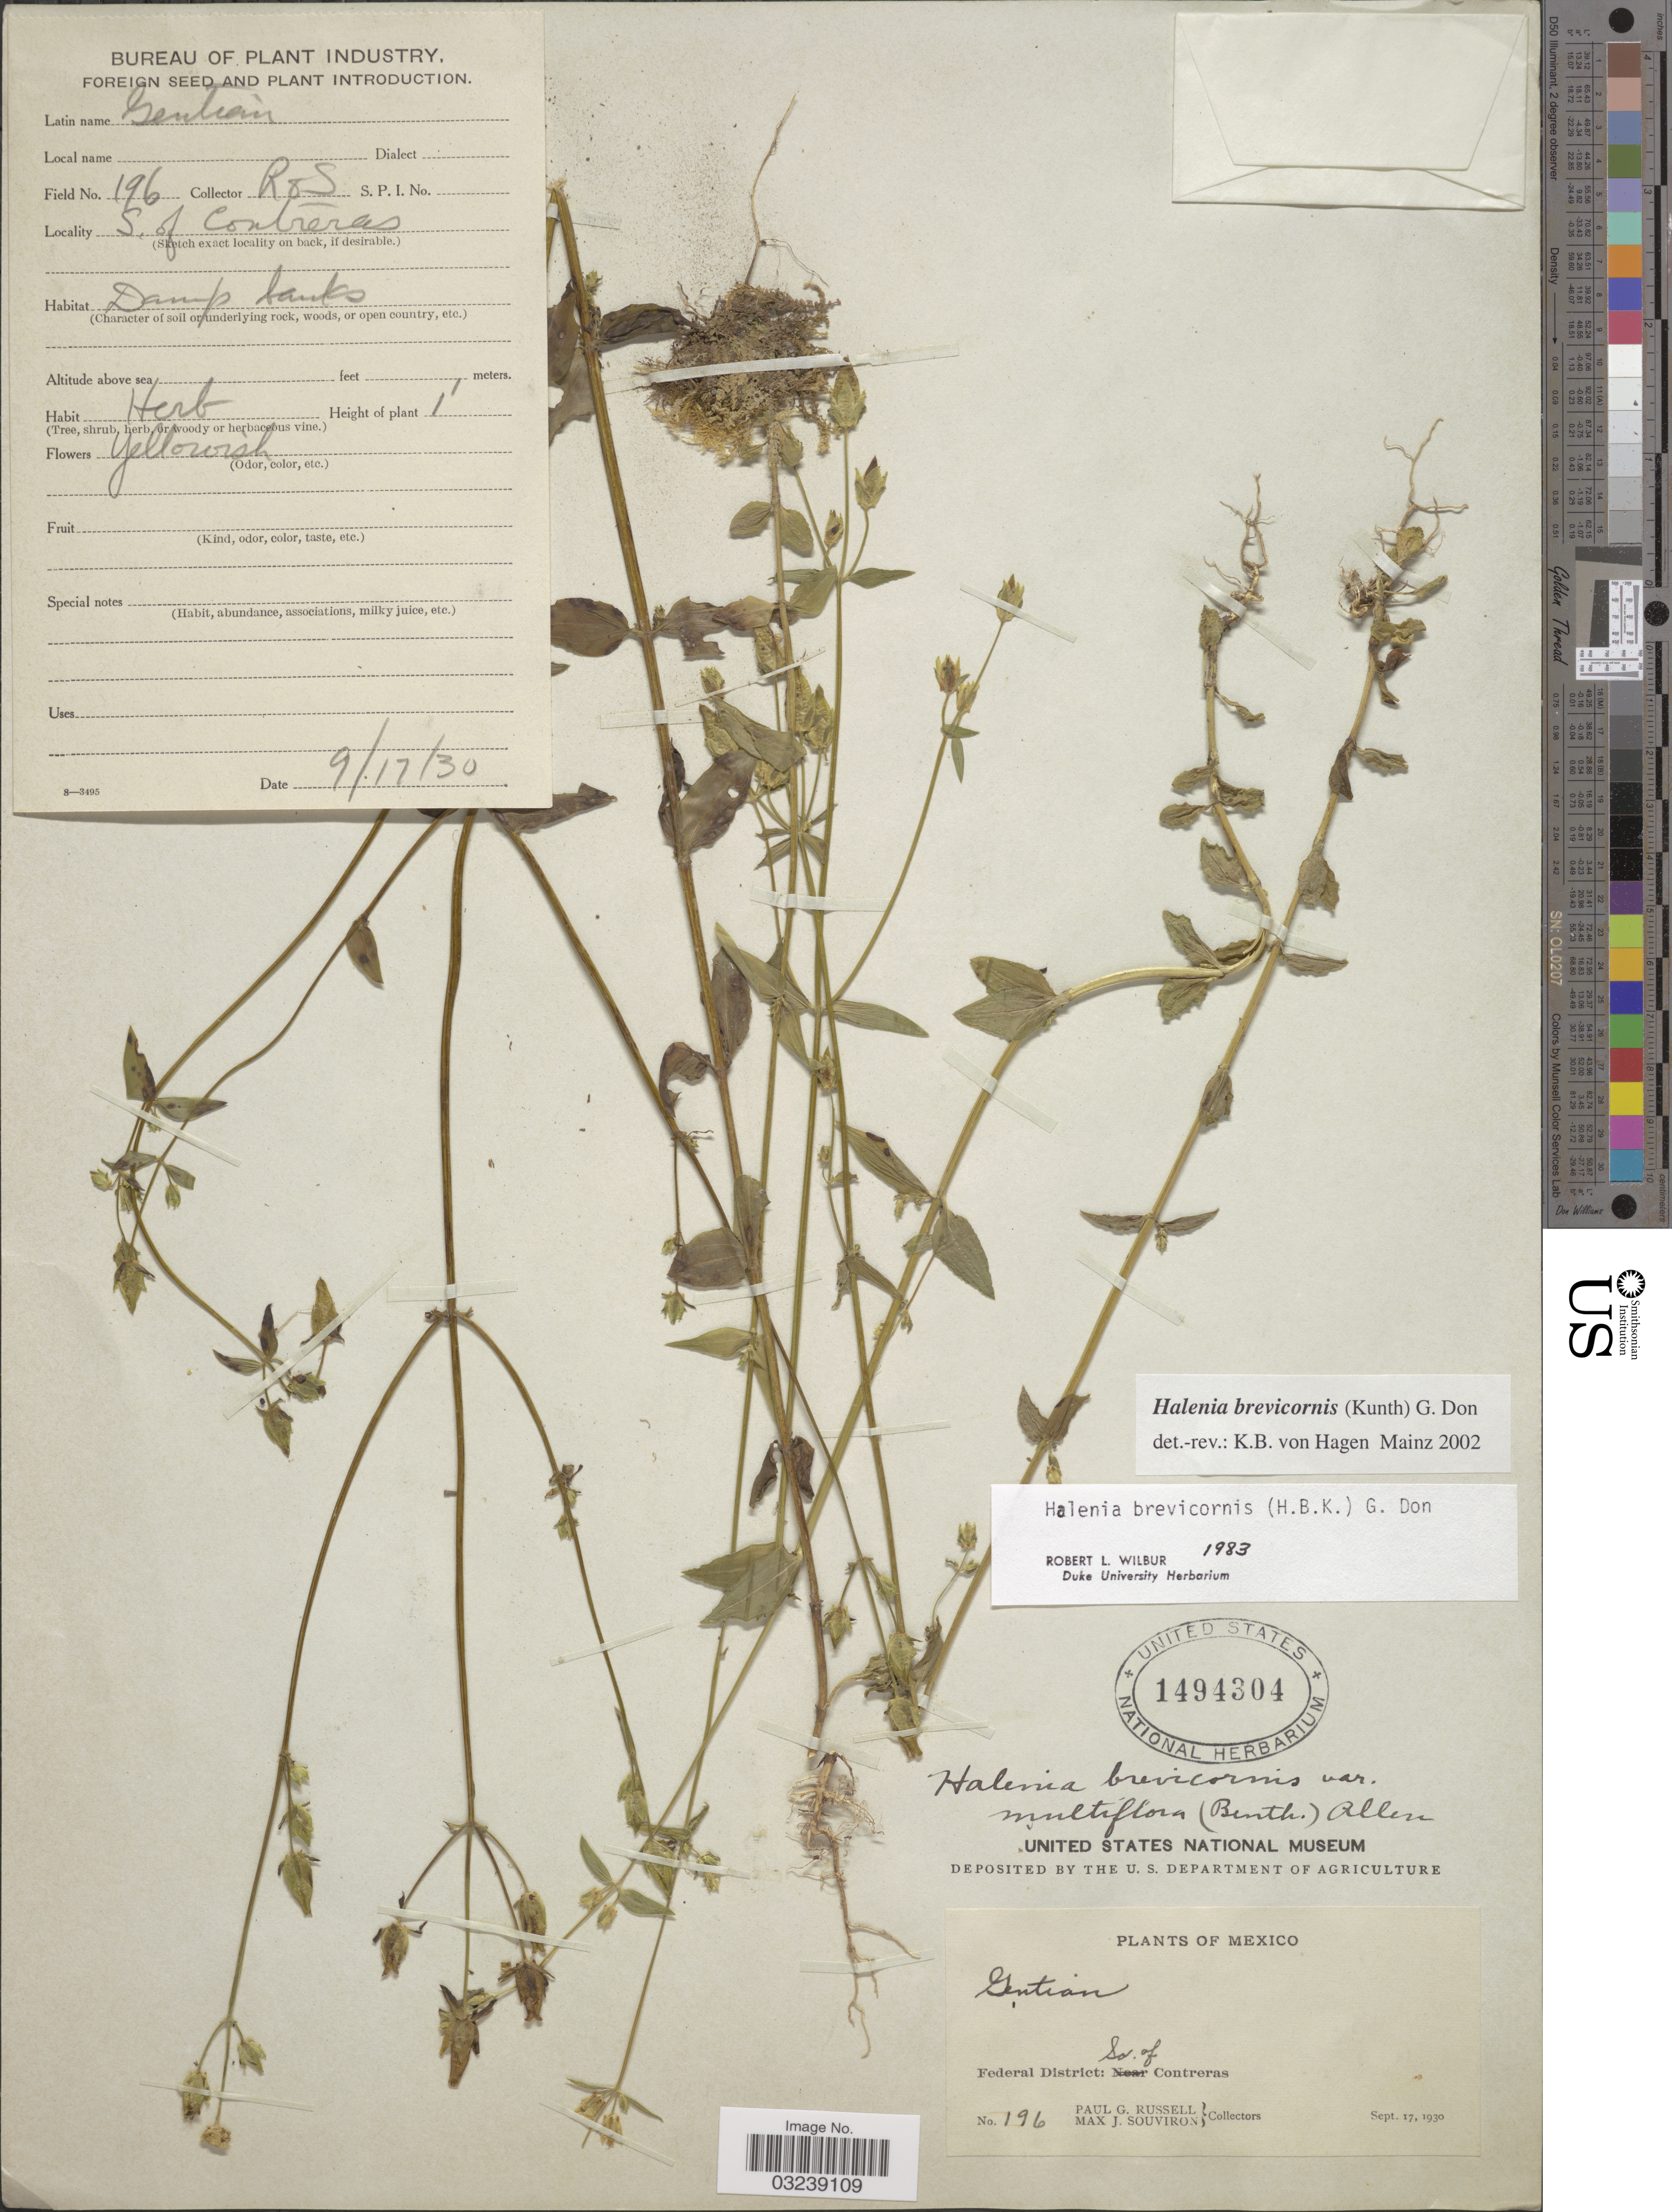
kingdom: Plantae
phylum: Tracheophyta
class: Magnoliopsida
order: Gentianales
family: Gentianaceae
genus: Halenia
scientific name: Halenia brevicornis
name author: (Kunth) G. Don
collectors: P. G. Russell & M. J. Souviron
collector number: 196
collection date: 1930-09-17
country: Mexico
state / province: Distrito Federal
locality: So. of Contreras.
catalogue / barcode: US 1494304